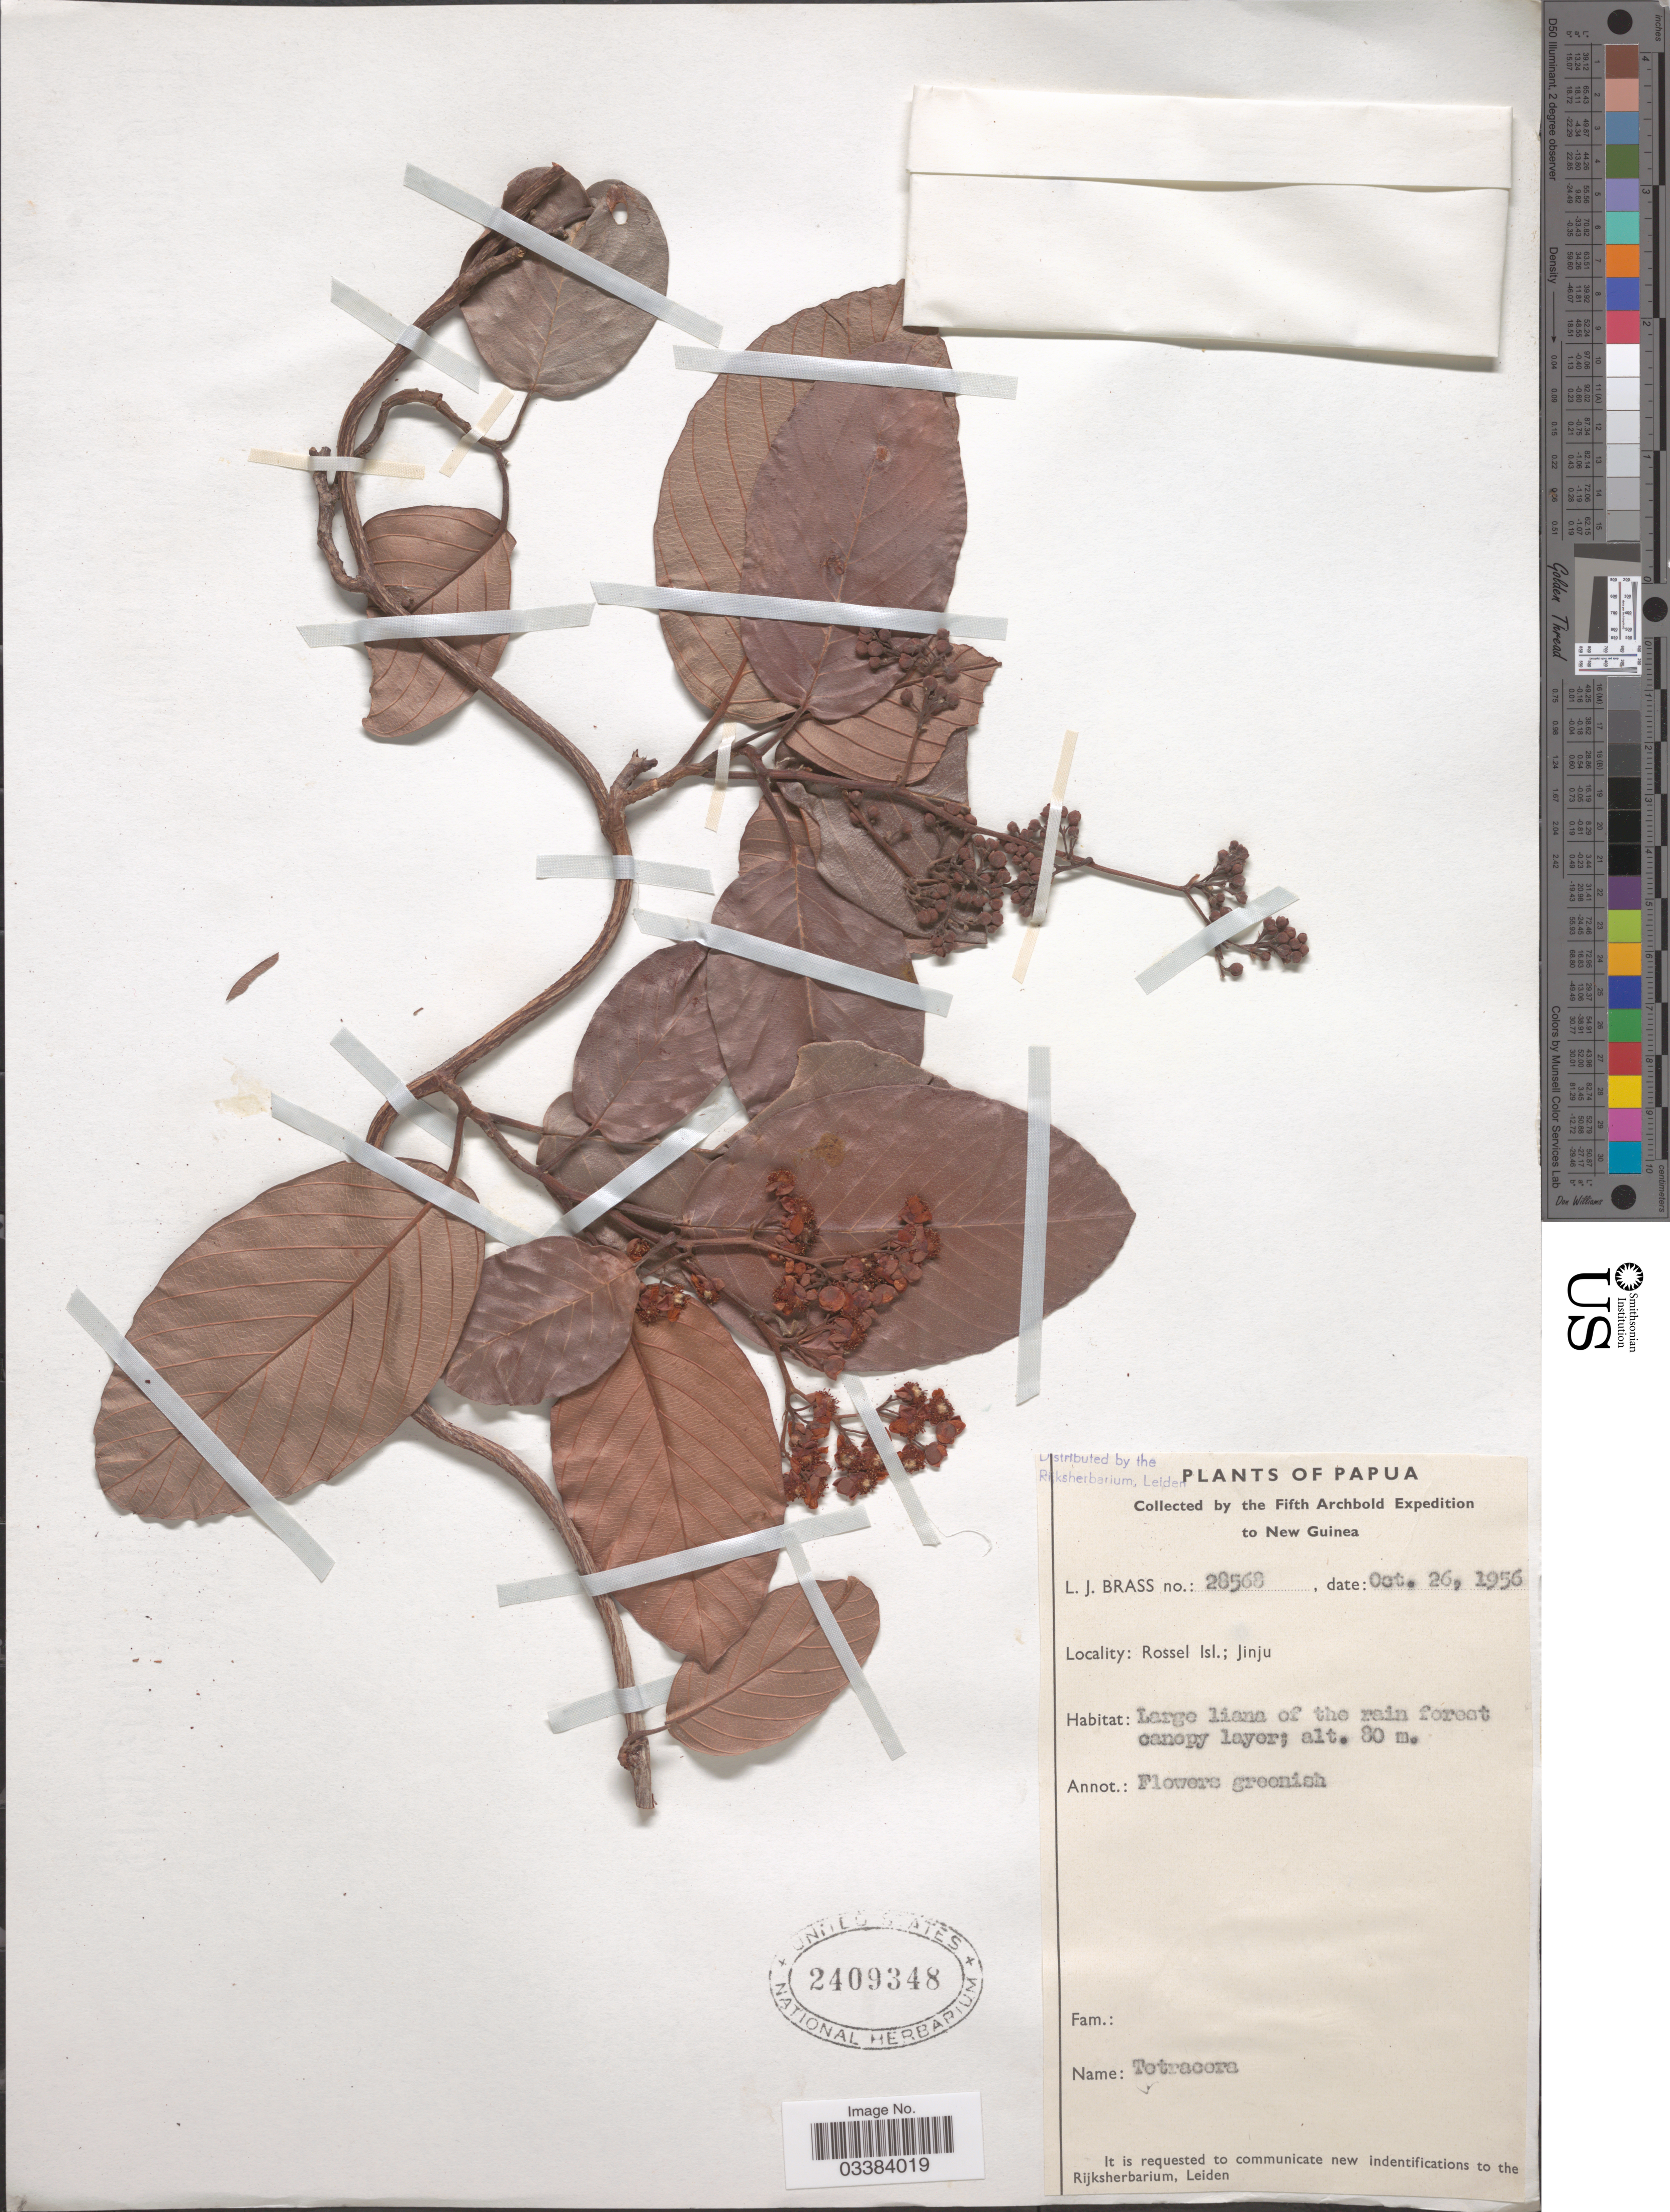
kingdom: Plantae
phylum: Tracheophyta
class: Magnoliopsida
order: Dilleniales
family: Dilleniaceae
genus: Tetracera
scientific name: Tetracera sp.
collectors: L. J. Brass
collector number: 28568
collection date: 1956-10-26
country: Papua New Guinea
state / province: Milne Bay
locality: Papua to New Guinea. Rossel Isl.; Jinju.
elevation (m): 80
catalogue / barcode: US 2409348